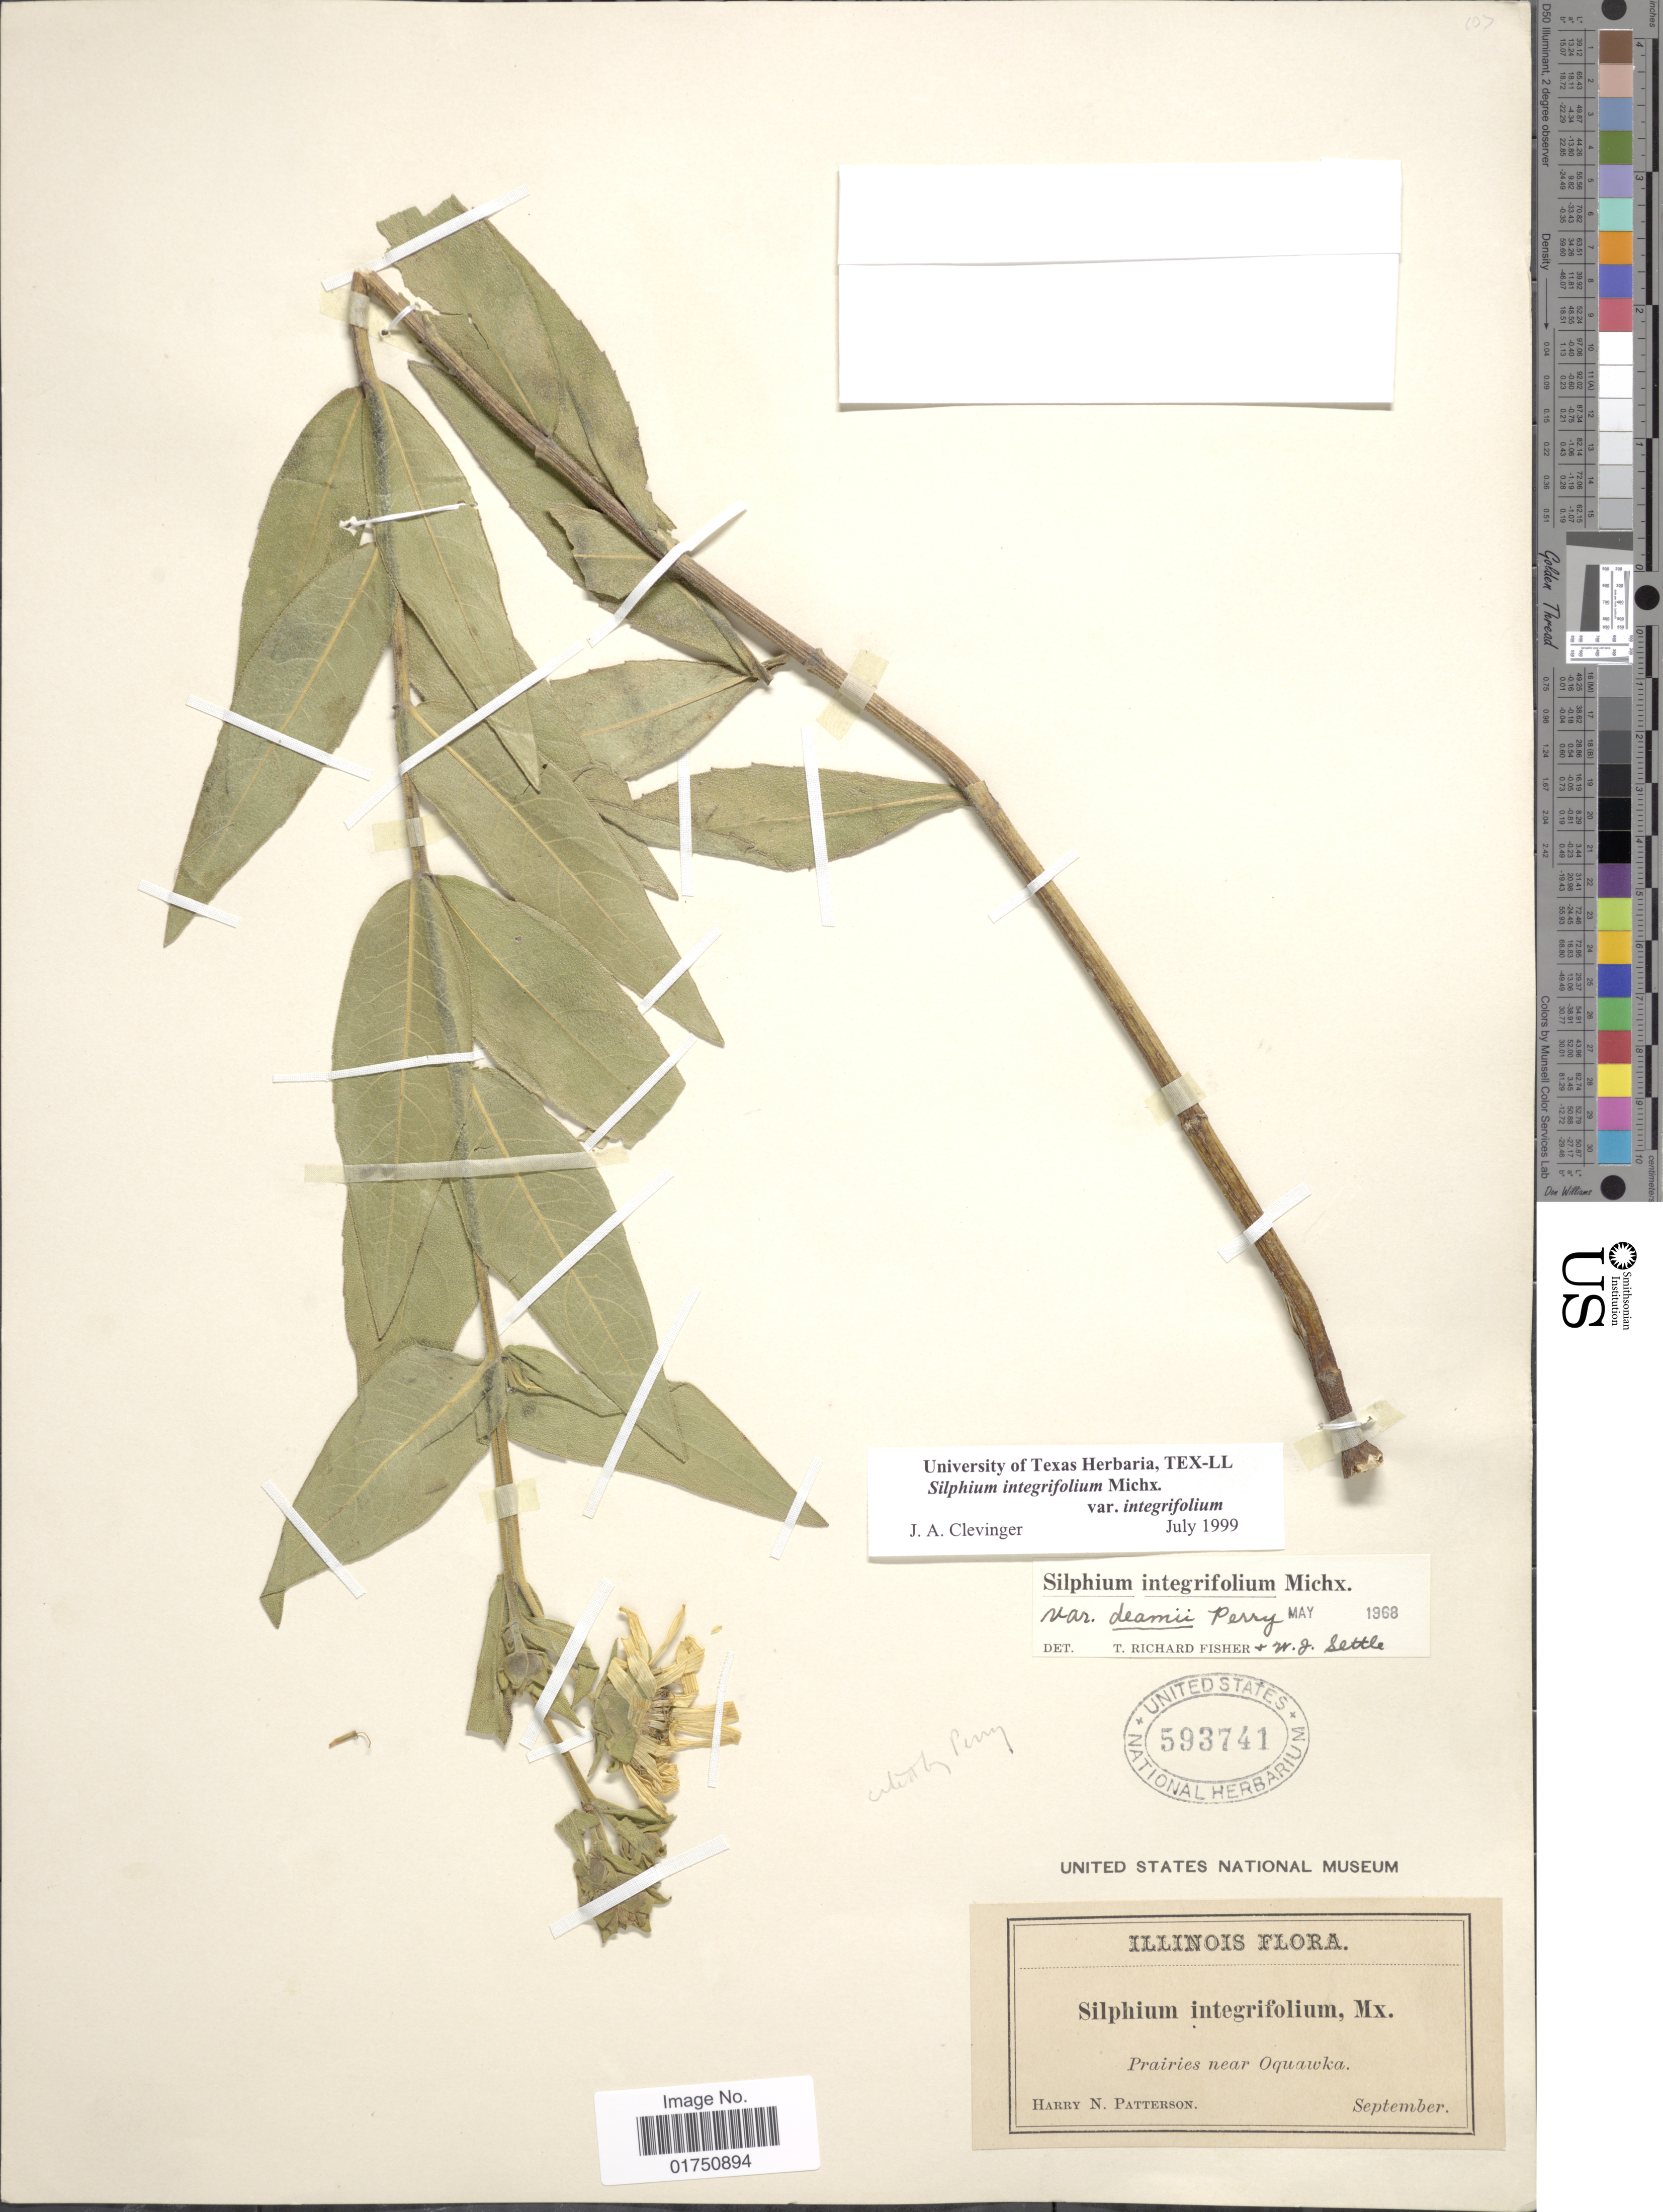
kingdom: Plantae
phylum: Tracheophyta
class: Magnoliopsida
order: Asterales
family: Asteraceae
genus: Silphium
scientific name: Silphium integrifolium var. integrifolium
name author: Michx.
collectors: H. N. Patterson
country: United States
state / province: Illinois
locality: Prairies near Oquawka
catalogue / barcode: US 593741